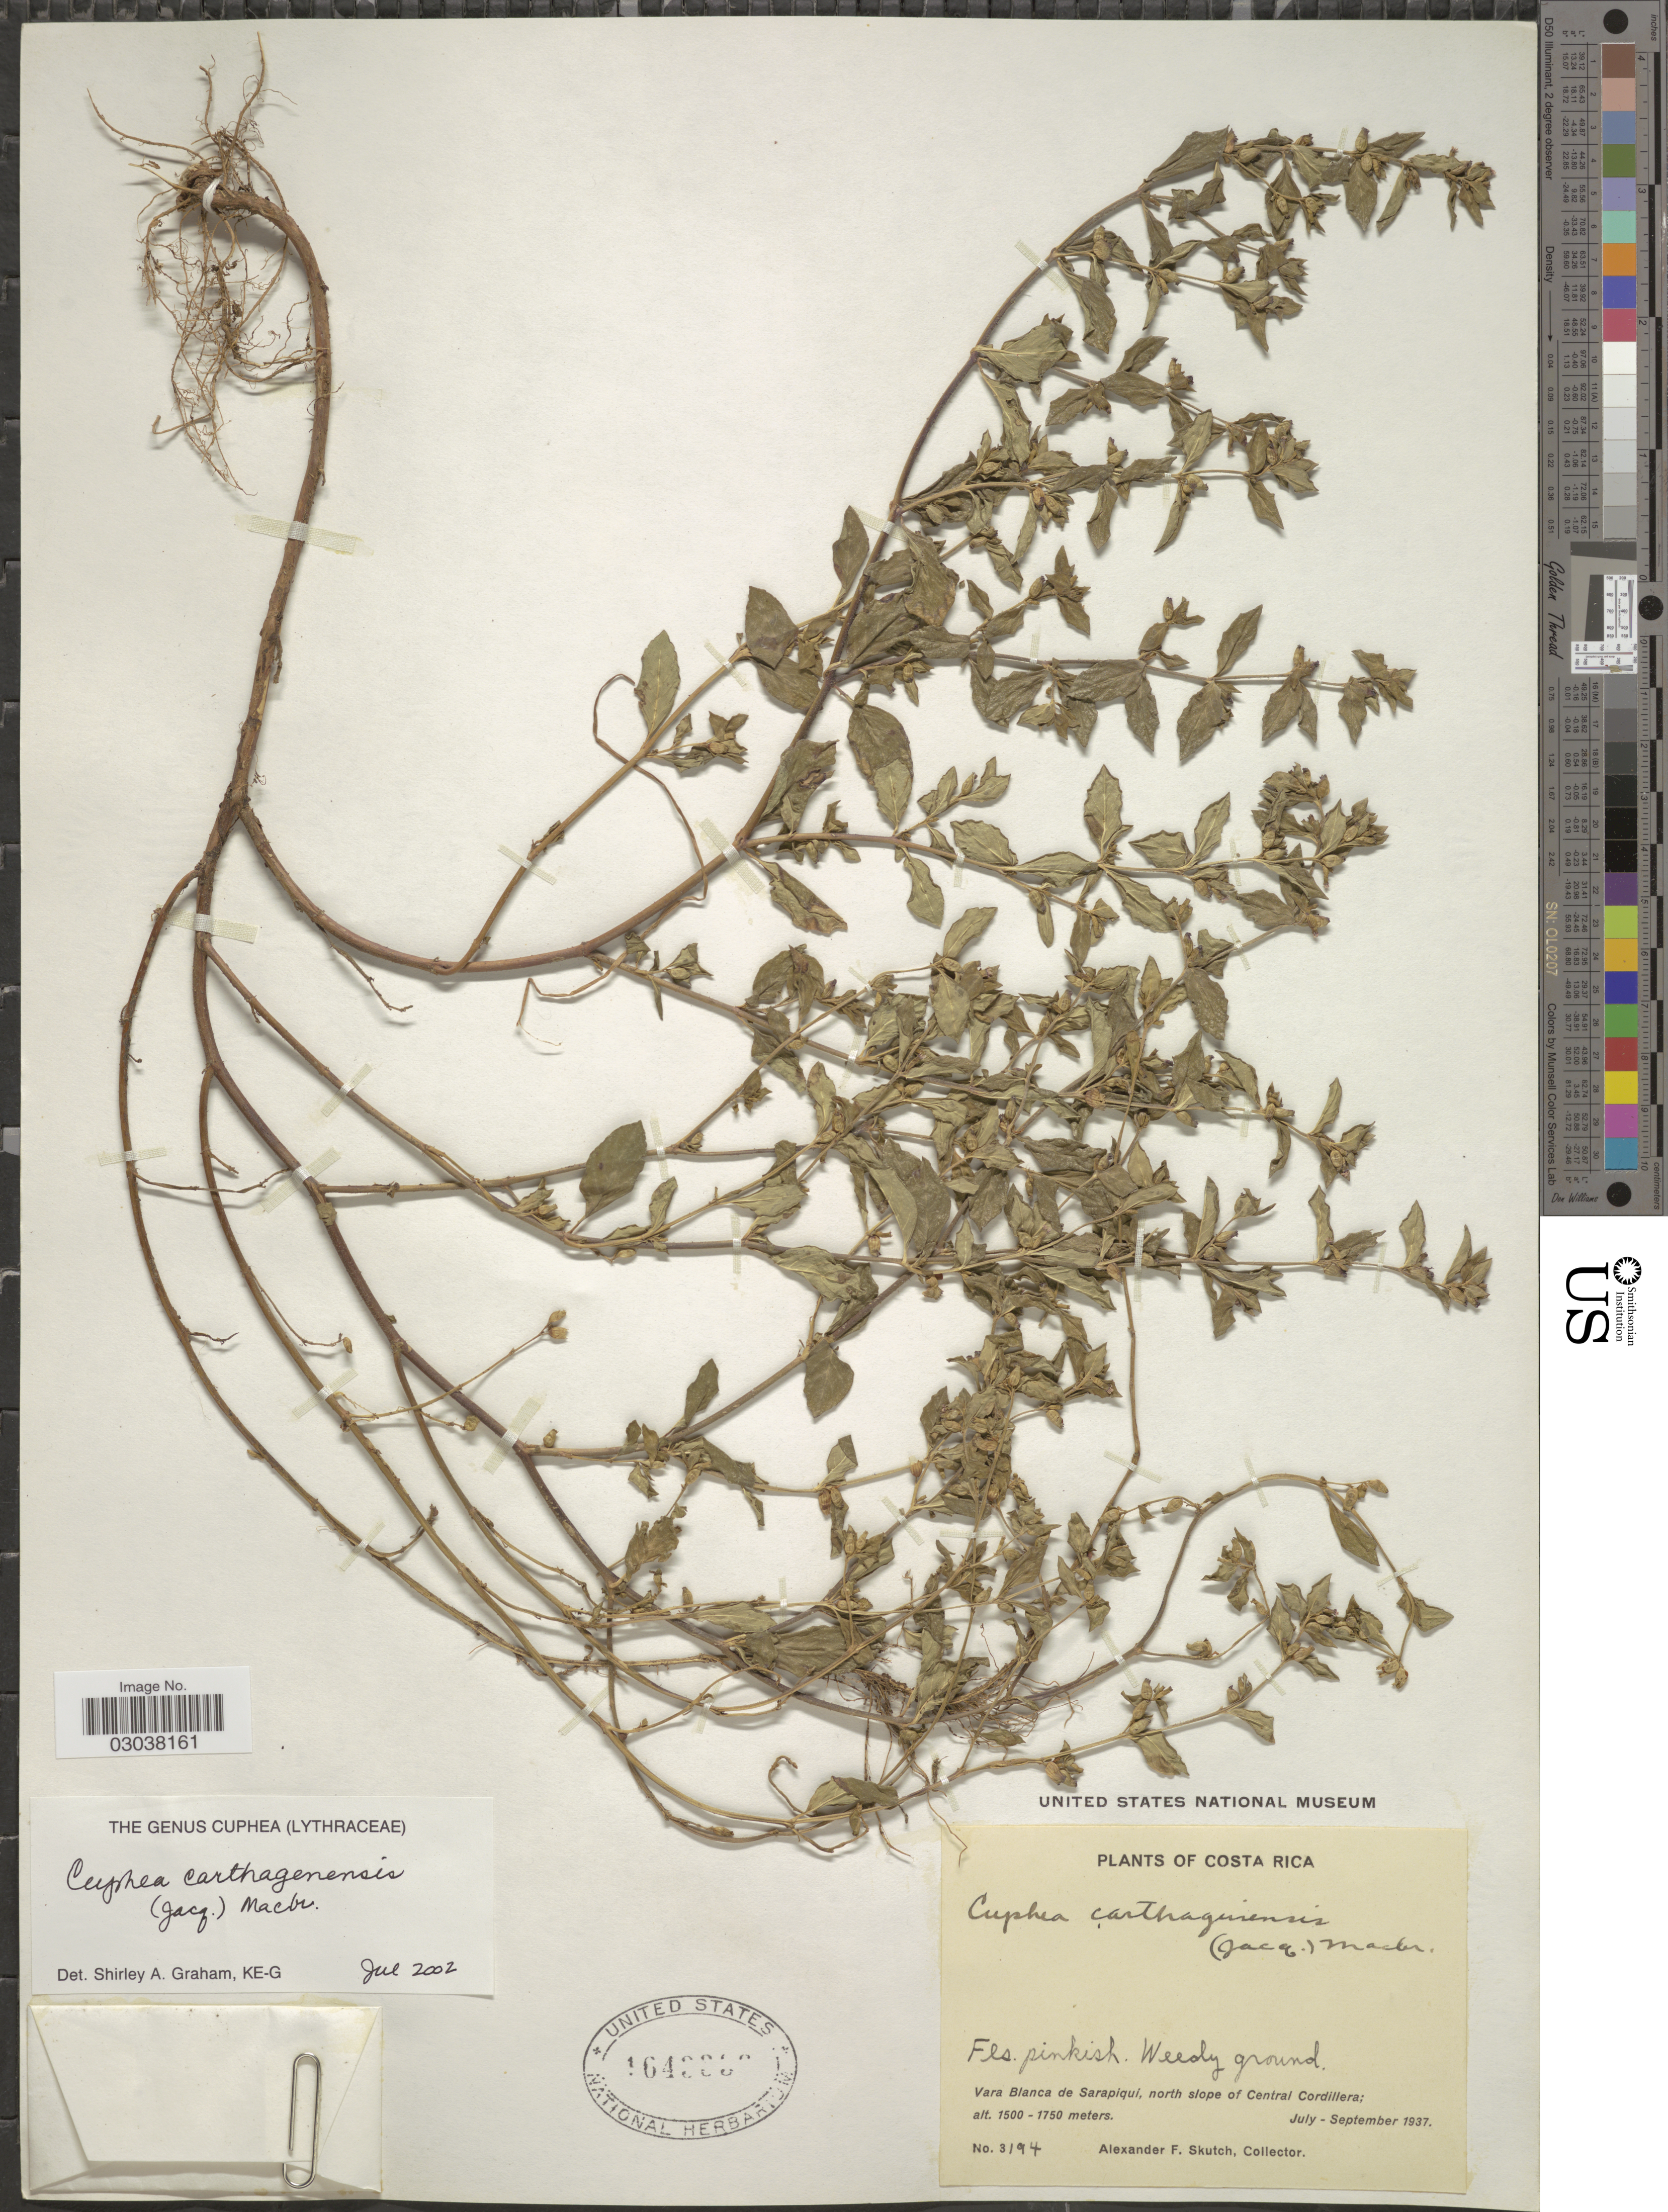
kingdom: Plantae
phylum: Tracheophyta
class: Magnoliopsida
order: Myrtales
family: Lythraceae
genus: Cuphea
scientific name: Cuphea carthagenensis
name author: (Jacq.) J.F. Macbr.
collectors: A. F. Skutch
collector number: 3194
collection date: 1937-07/1937-09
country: Costa Rica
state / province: San José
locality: Vara Blanca de Sarapique, north slope of Central Cordillera.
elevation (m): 1500